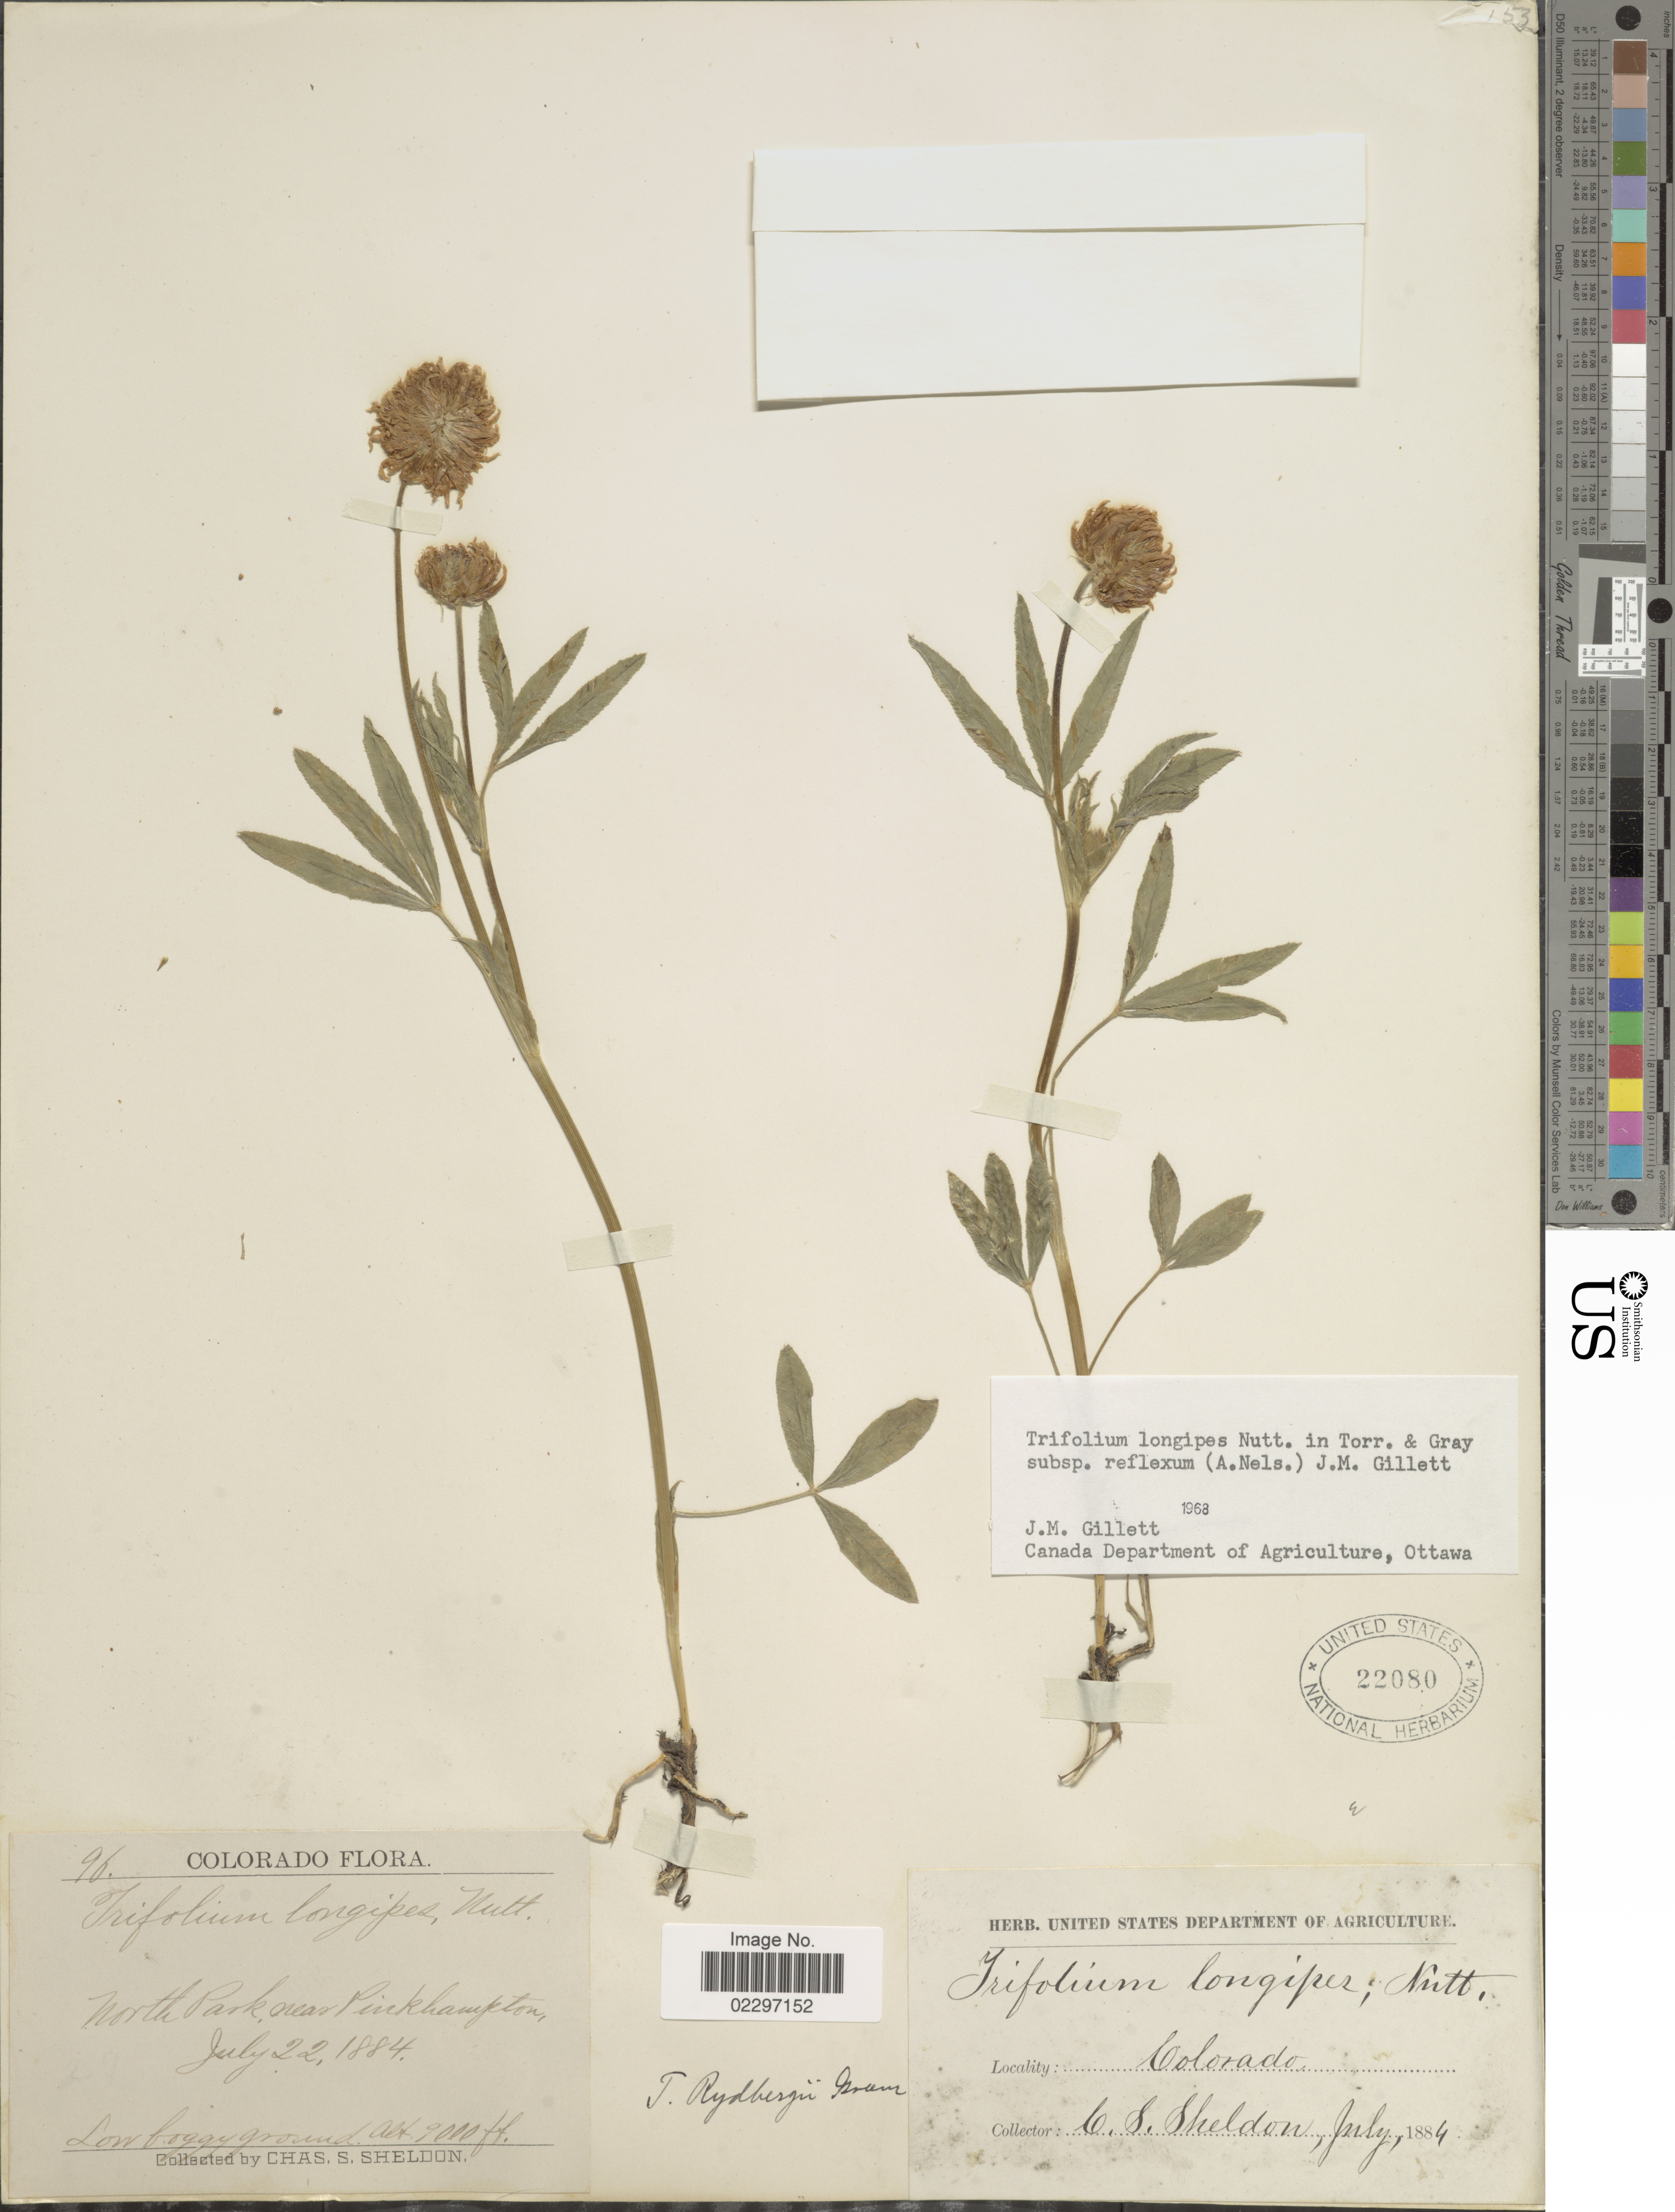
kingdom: Plantae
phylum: Tracheophyta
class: Magnoliopsida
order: Fabales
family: Fabaceae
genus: Trifolium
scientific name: Trifolium longipes subsp. reflexum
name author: (A. Nelson) J.M. Gillet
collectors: C. S. Sheldon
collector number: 96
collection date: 1884-07-22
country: United States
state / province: Colorado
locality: North Park near Pinckampton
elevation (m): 2743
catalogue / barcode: US 22080